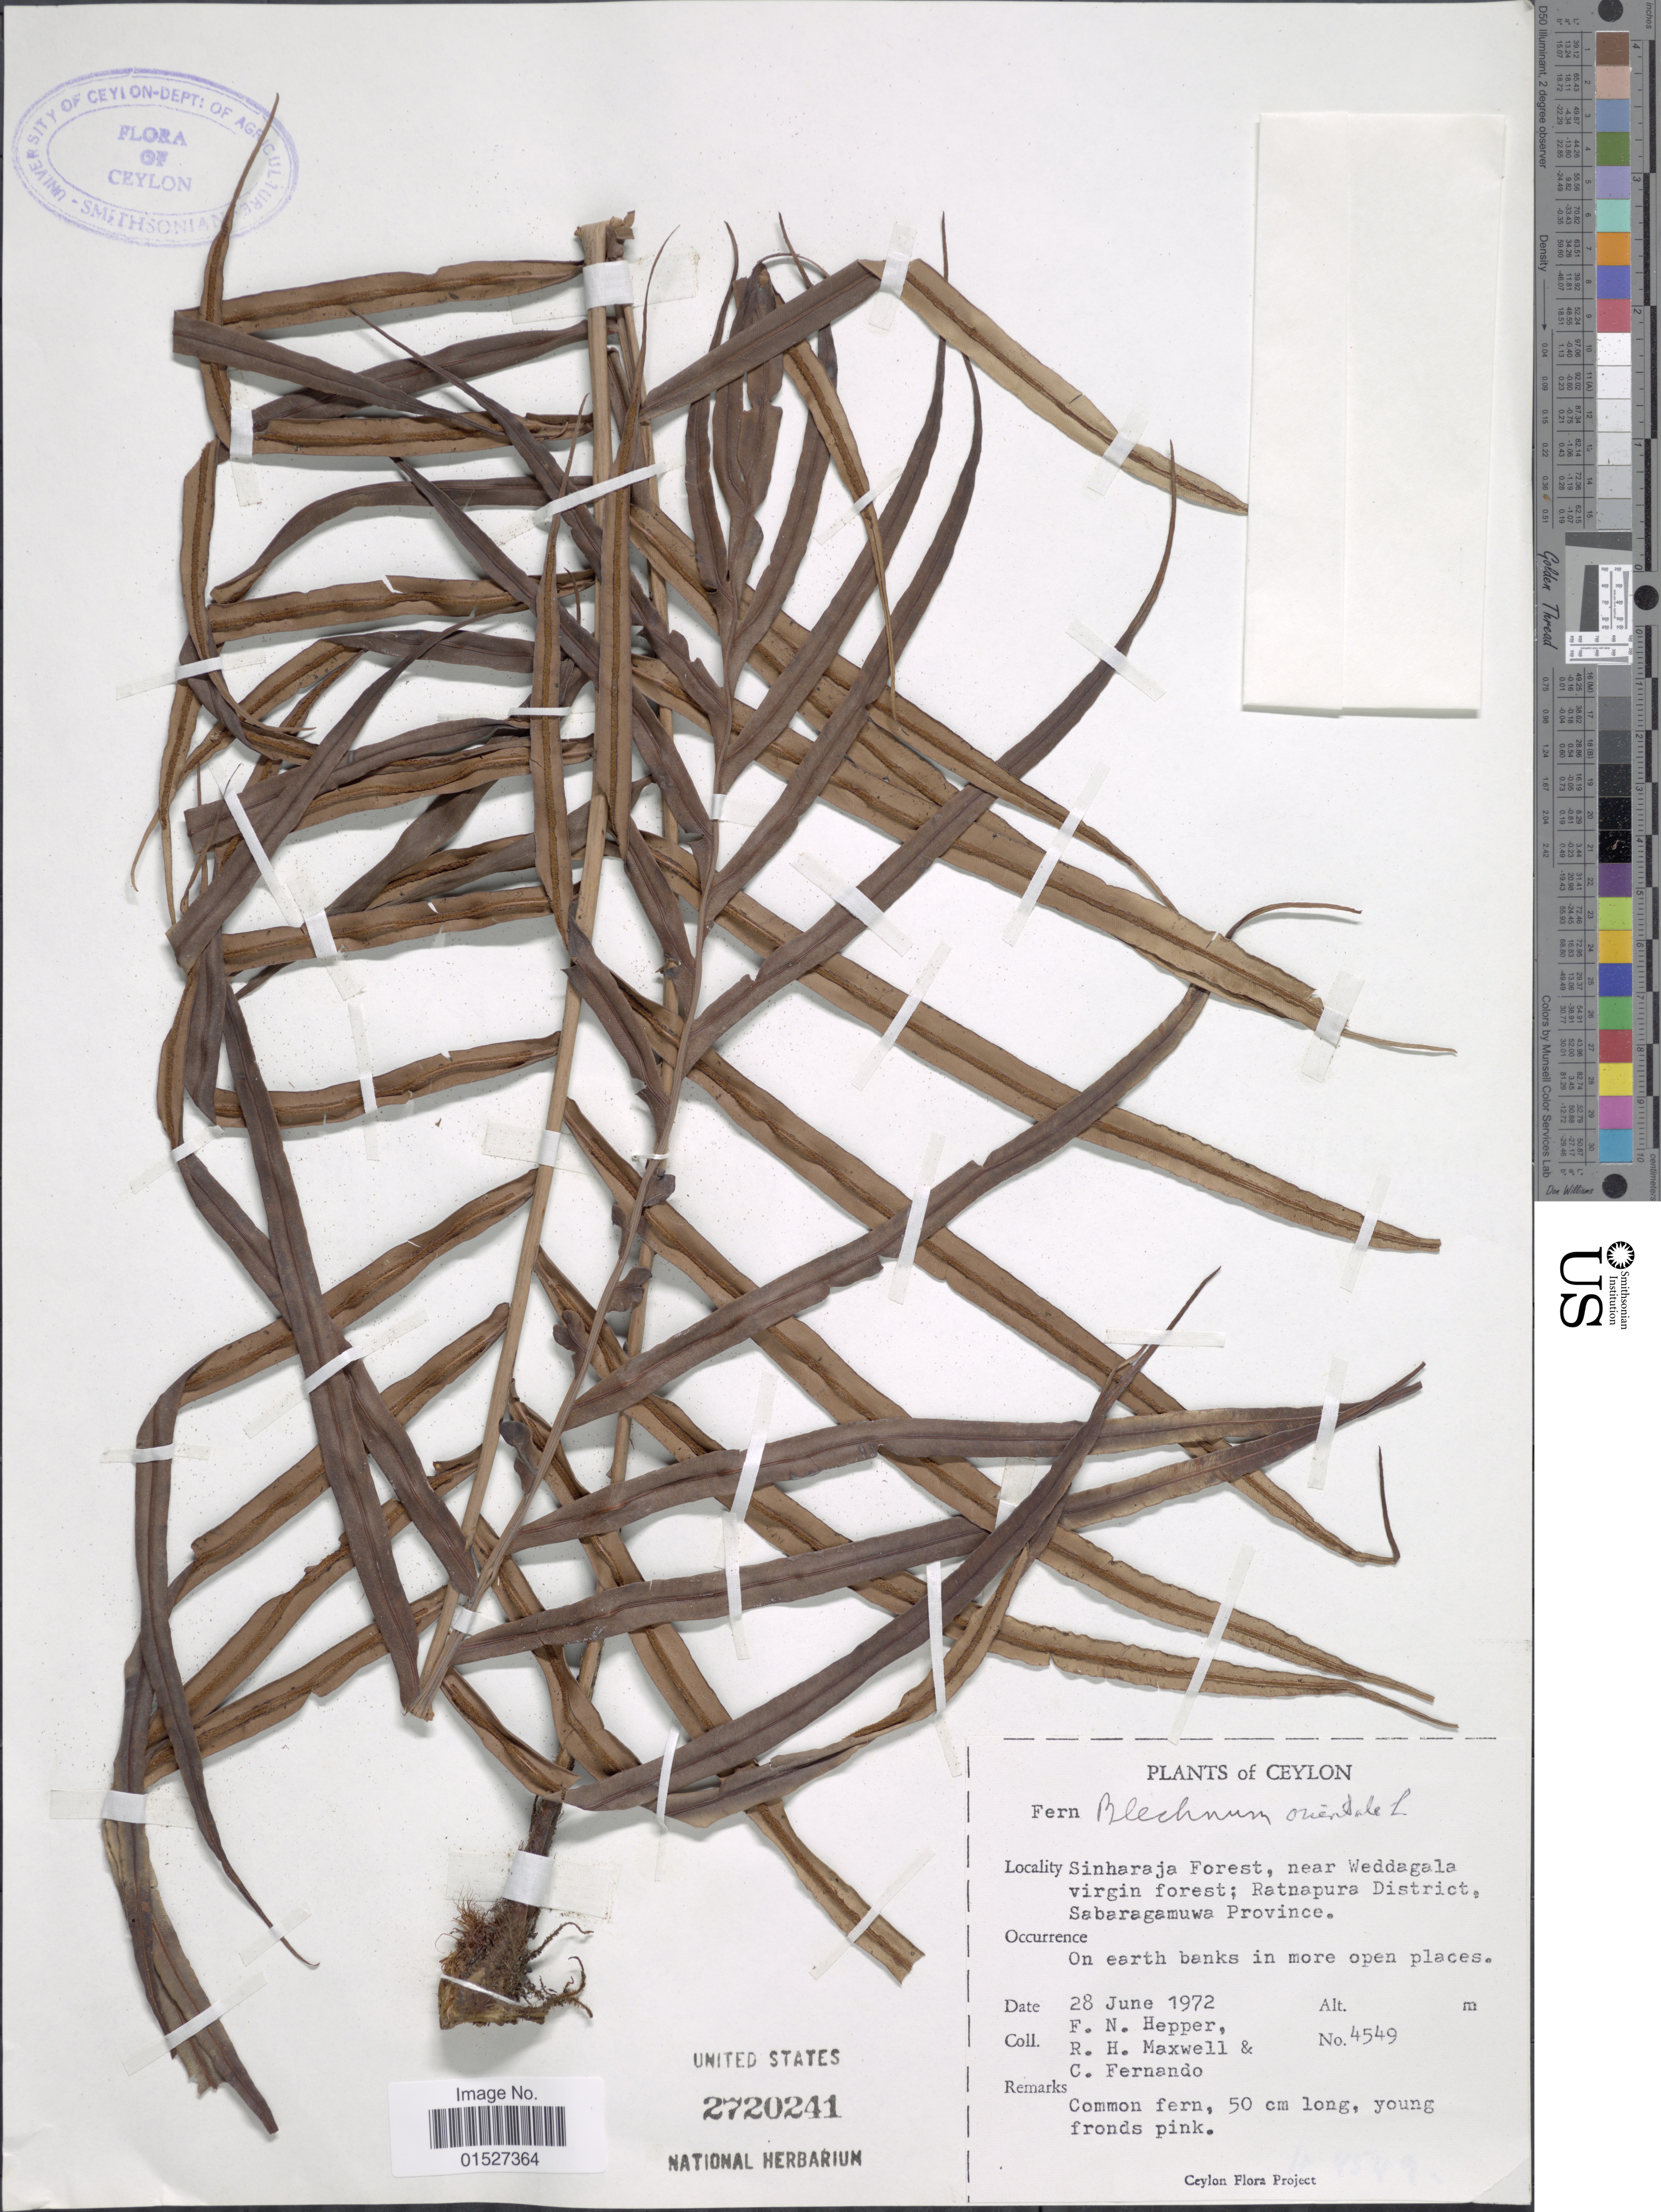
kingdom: Plantae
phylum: Tracheophyta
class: Polypodiopsida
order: Polypodiales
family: Blechnaceae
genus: Blechnum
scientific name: Blechnum orientale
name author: L.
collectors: F. Hepper, R. Maxwell & C. Fernando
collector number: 4549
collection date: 1972-06-28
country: Sri Lanka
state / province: Sabaragamuwa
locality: Ceylon. Sinharaja Forest, near Weddagala virgin forest; Ratnapura District, Sabaragamuwa Province.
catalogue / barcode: US 2720241